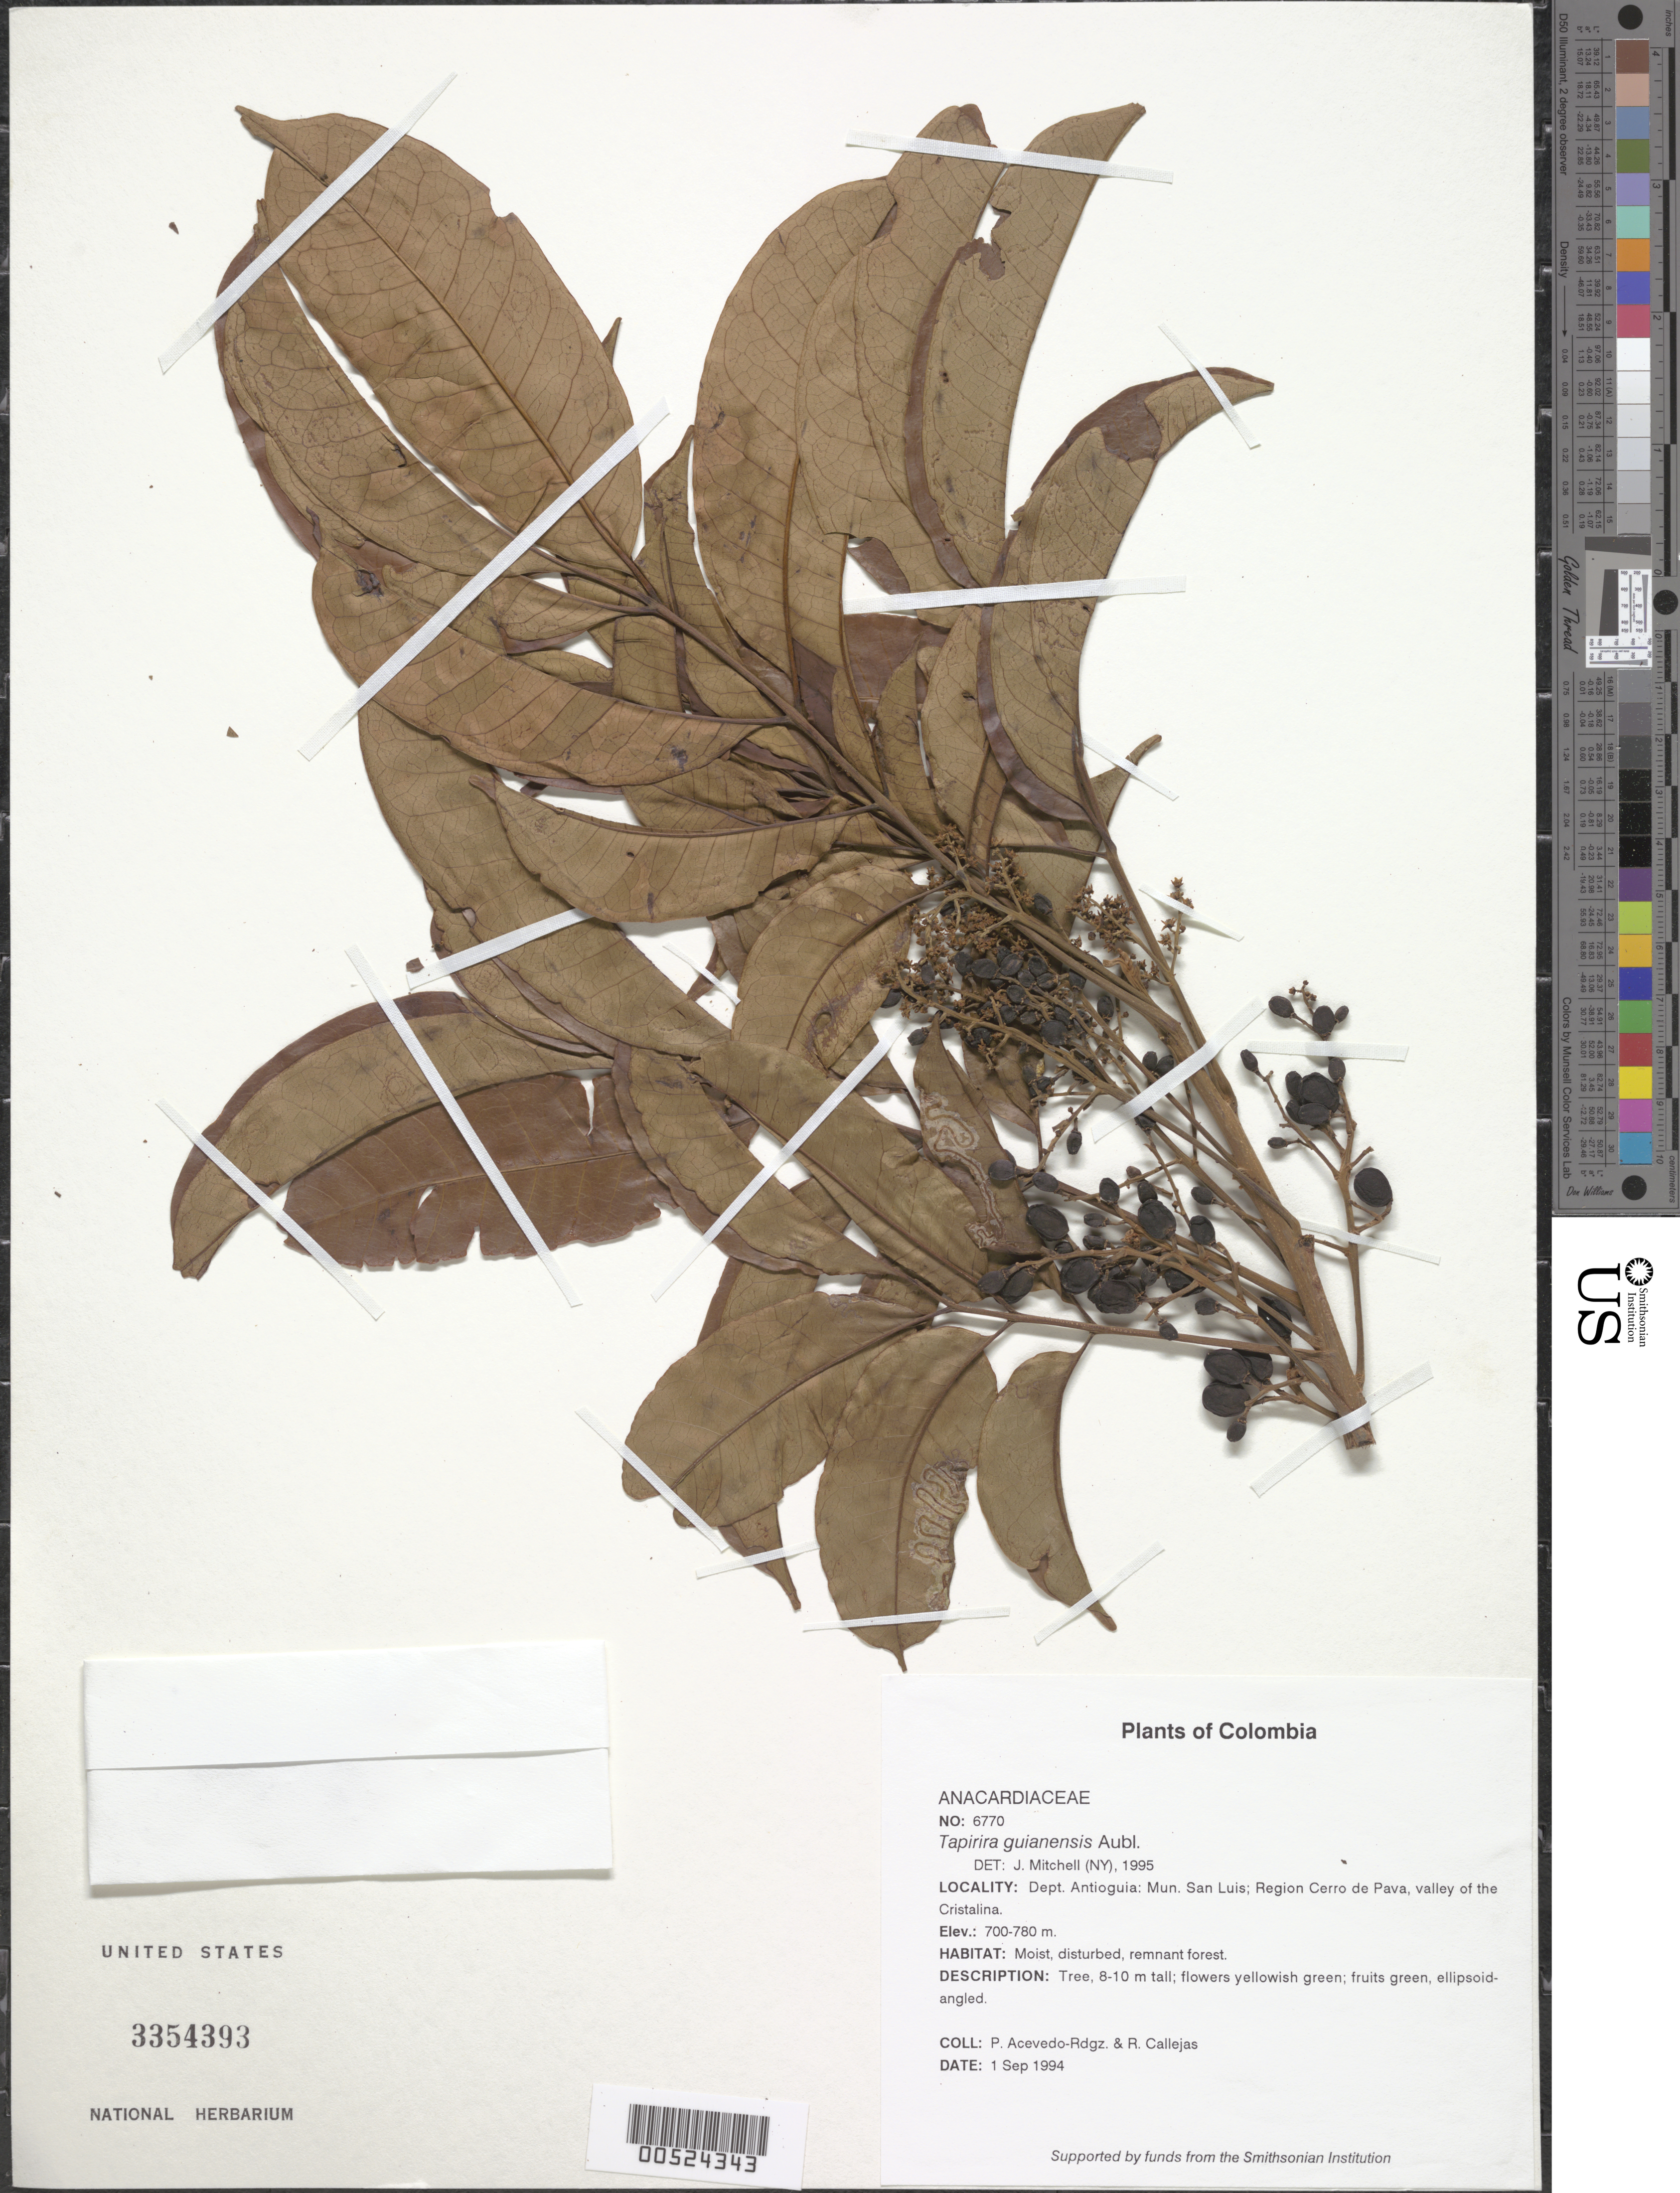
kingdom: Plantae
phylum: Tracheophyta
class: Magnoliopsida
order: Sapindales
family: Anacardiaceae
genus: Tapirira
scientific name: Tapirira guianensis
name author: Aubl.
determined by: Mitchell, John D.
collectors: P. Acevedo-Rodr. & R. Callejas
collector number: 6770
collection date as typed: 01 Sep 1994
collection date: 1994-09-01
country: Colombia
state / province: Antioquia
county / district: San Luis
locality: Depart. Antioquia; Mun. San Luis. Region Cerro de Pava, valley of the Cristalina.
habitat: Moist, disturbed, remnant forest.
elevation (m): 700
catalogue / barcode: US 3354393